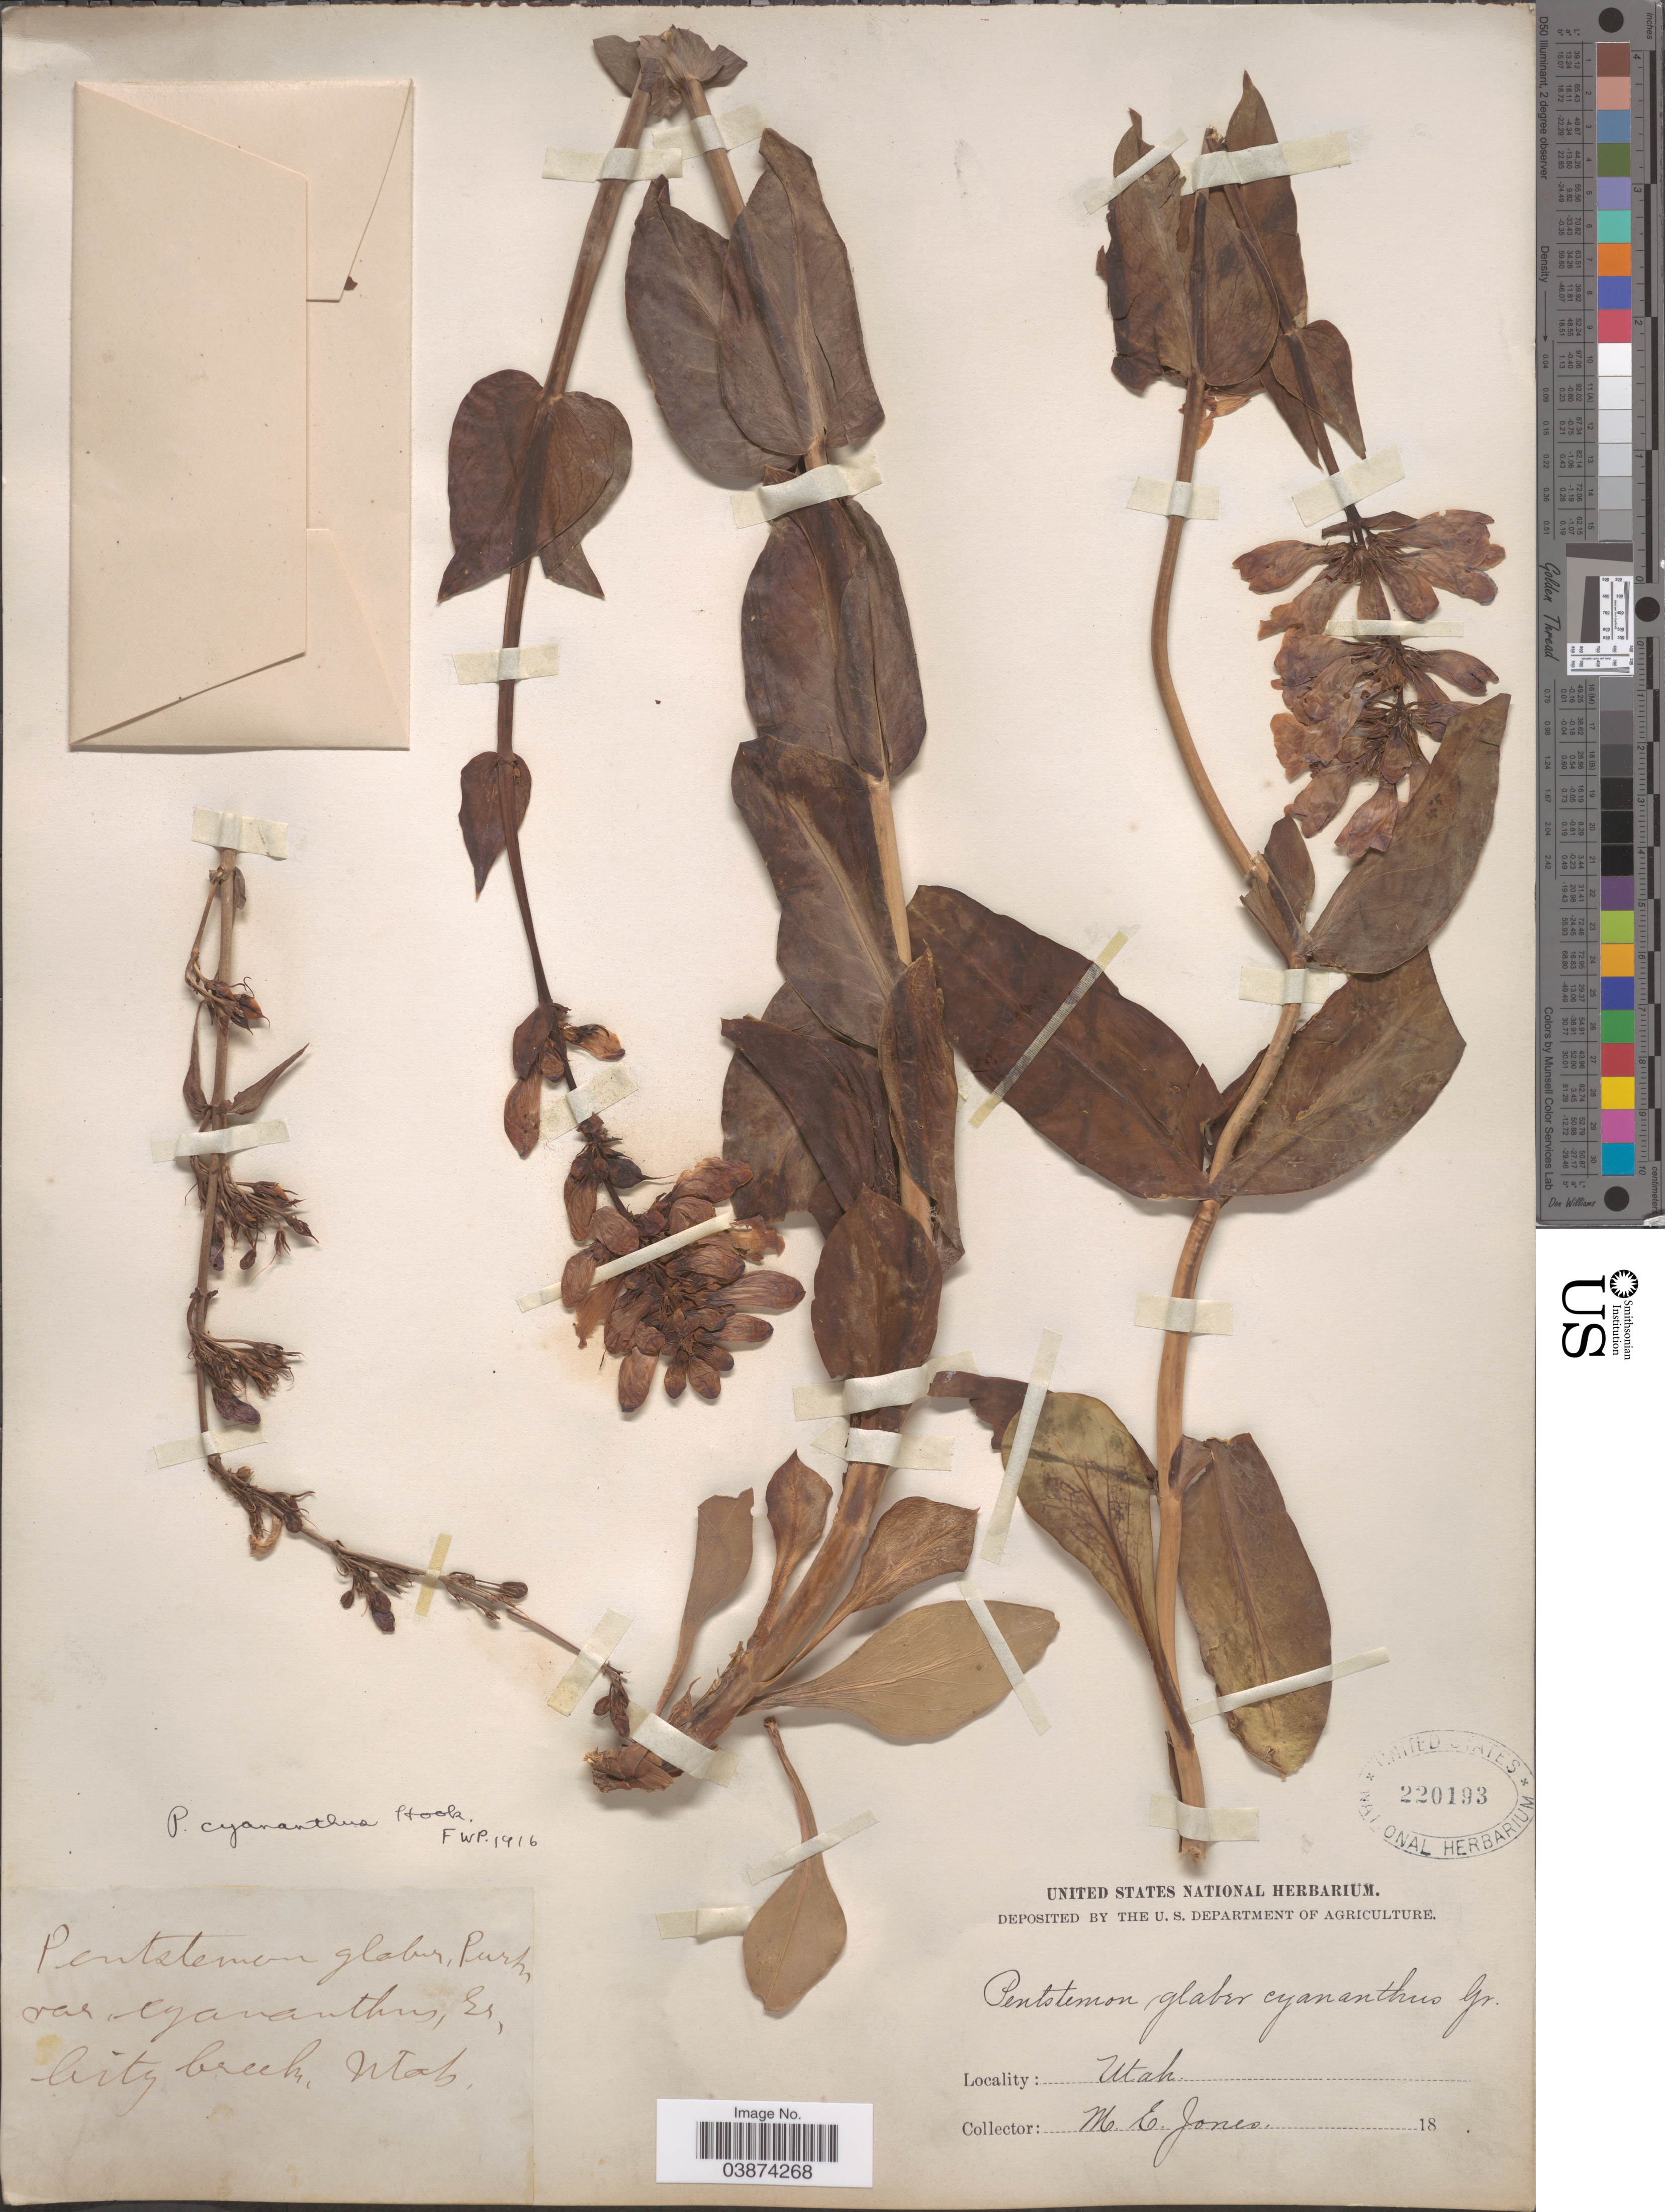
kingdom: Plantae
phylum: Tracheophyta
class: Magnoliopsida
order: Lamiales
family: Plantaginaceae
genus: Penstemon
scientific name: Penstemon cyananthus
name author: Hook.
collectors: M. E. Jones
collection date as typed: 18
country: United States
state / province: Utah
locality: City Creek.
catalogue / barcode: US 220193